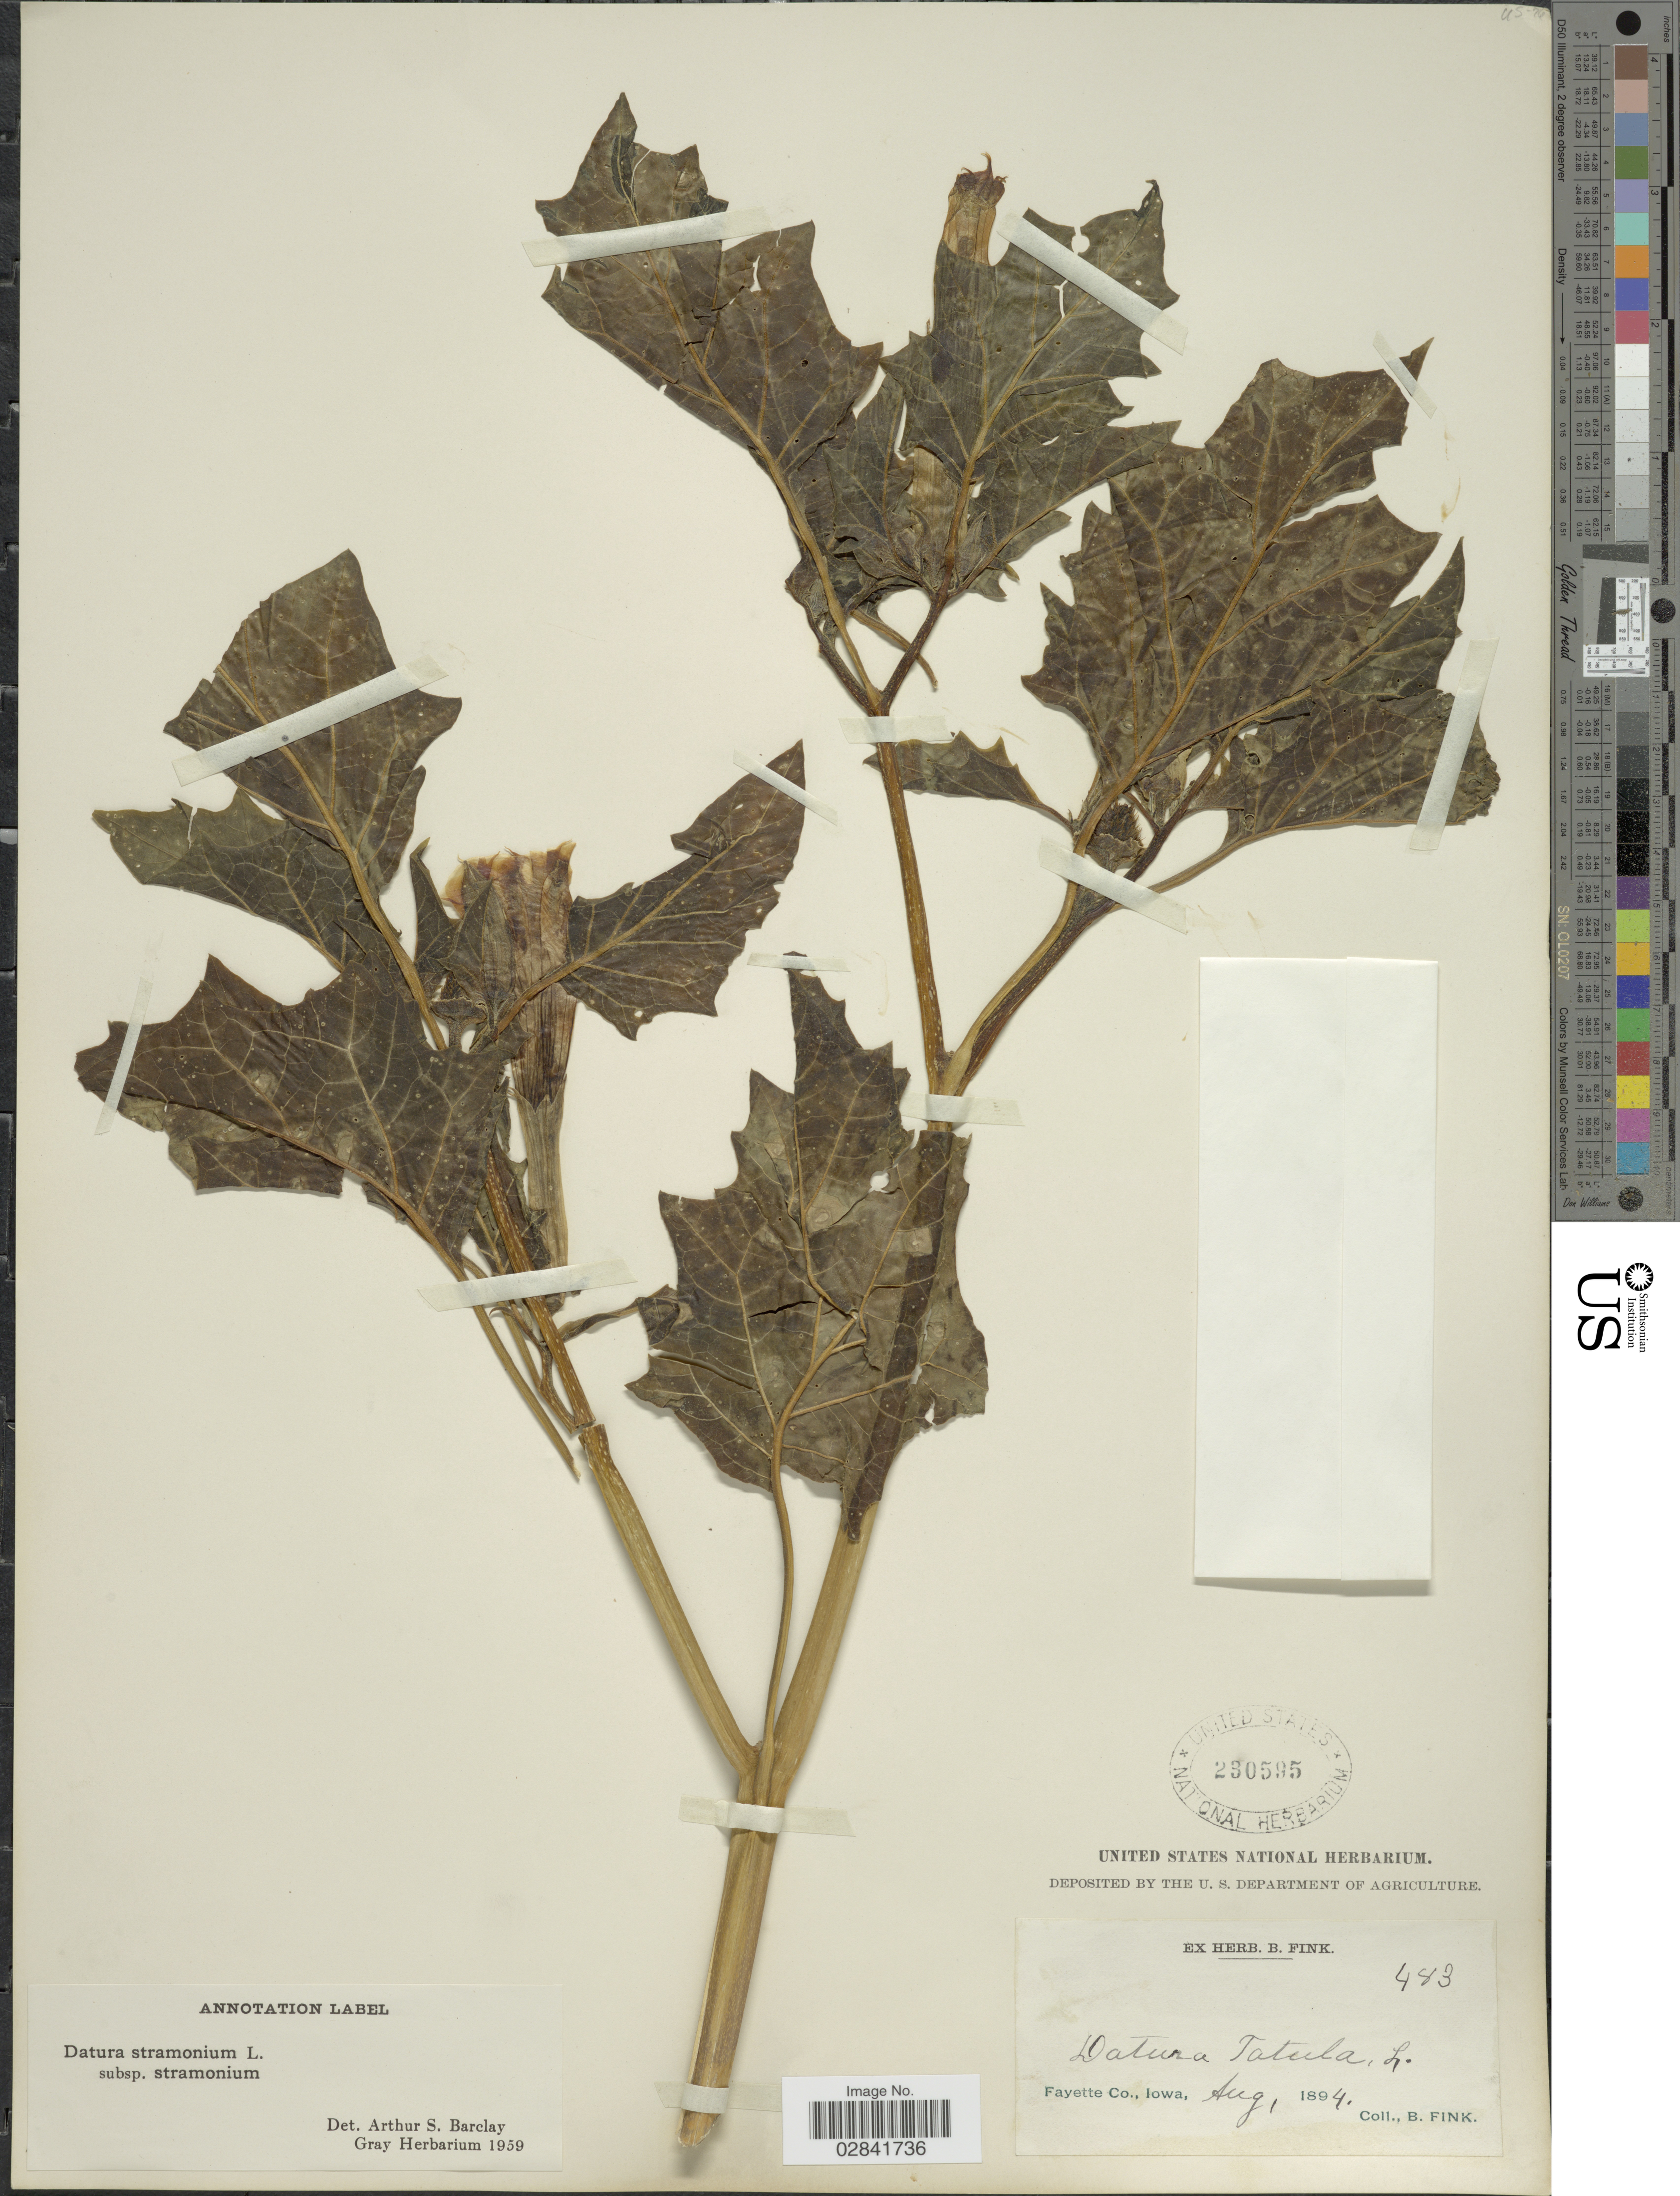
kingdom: Plantae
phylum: Tracheophyta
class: Magnoliopsida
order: Solanales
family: Solanaceae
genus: Datura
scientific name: Datura stramonium subsp. stramonium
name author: L.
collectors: B. Fink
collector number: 483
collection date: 1894-08-01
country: United States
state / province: Iowa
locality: Fayette Co.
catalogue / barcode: US 230595